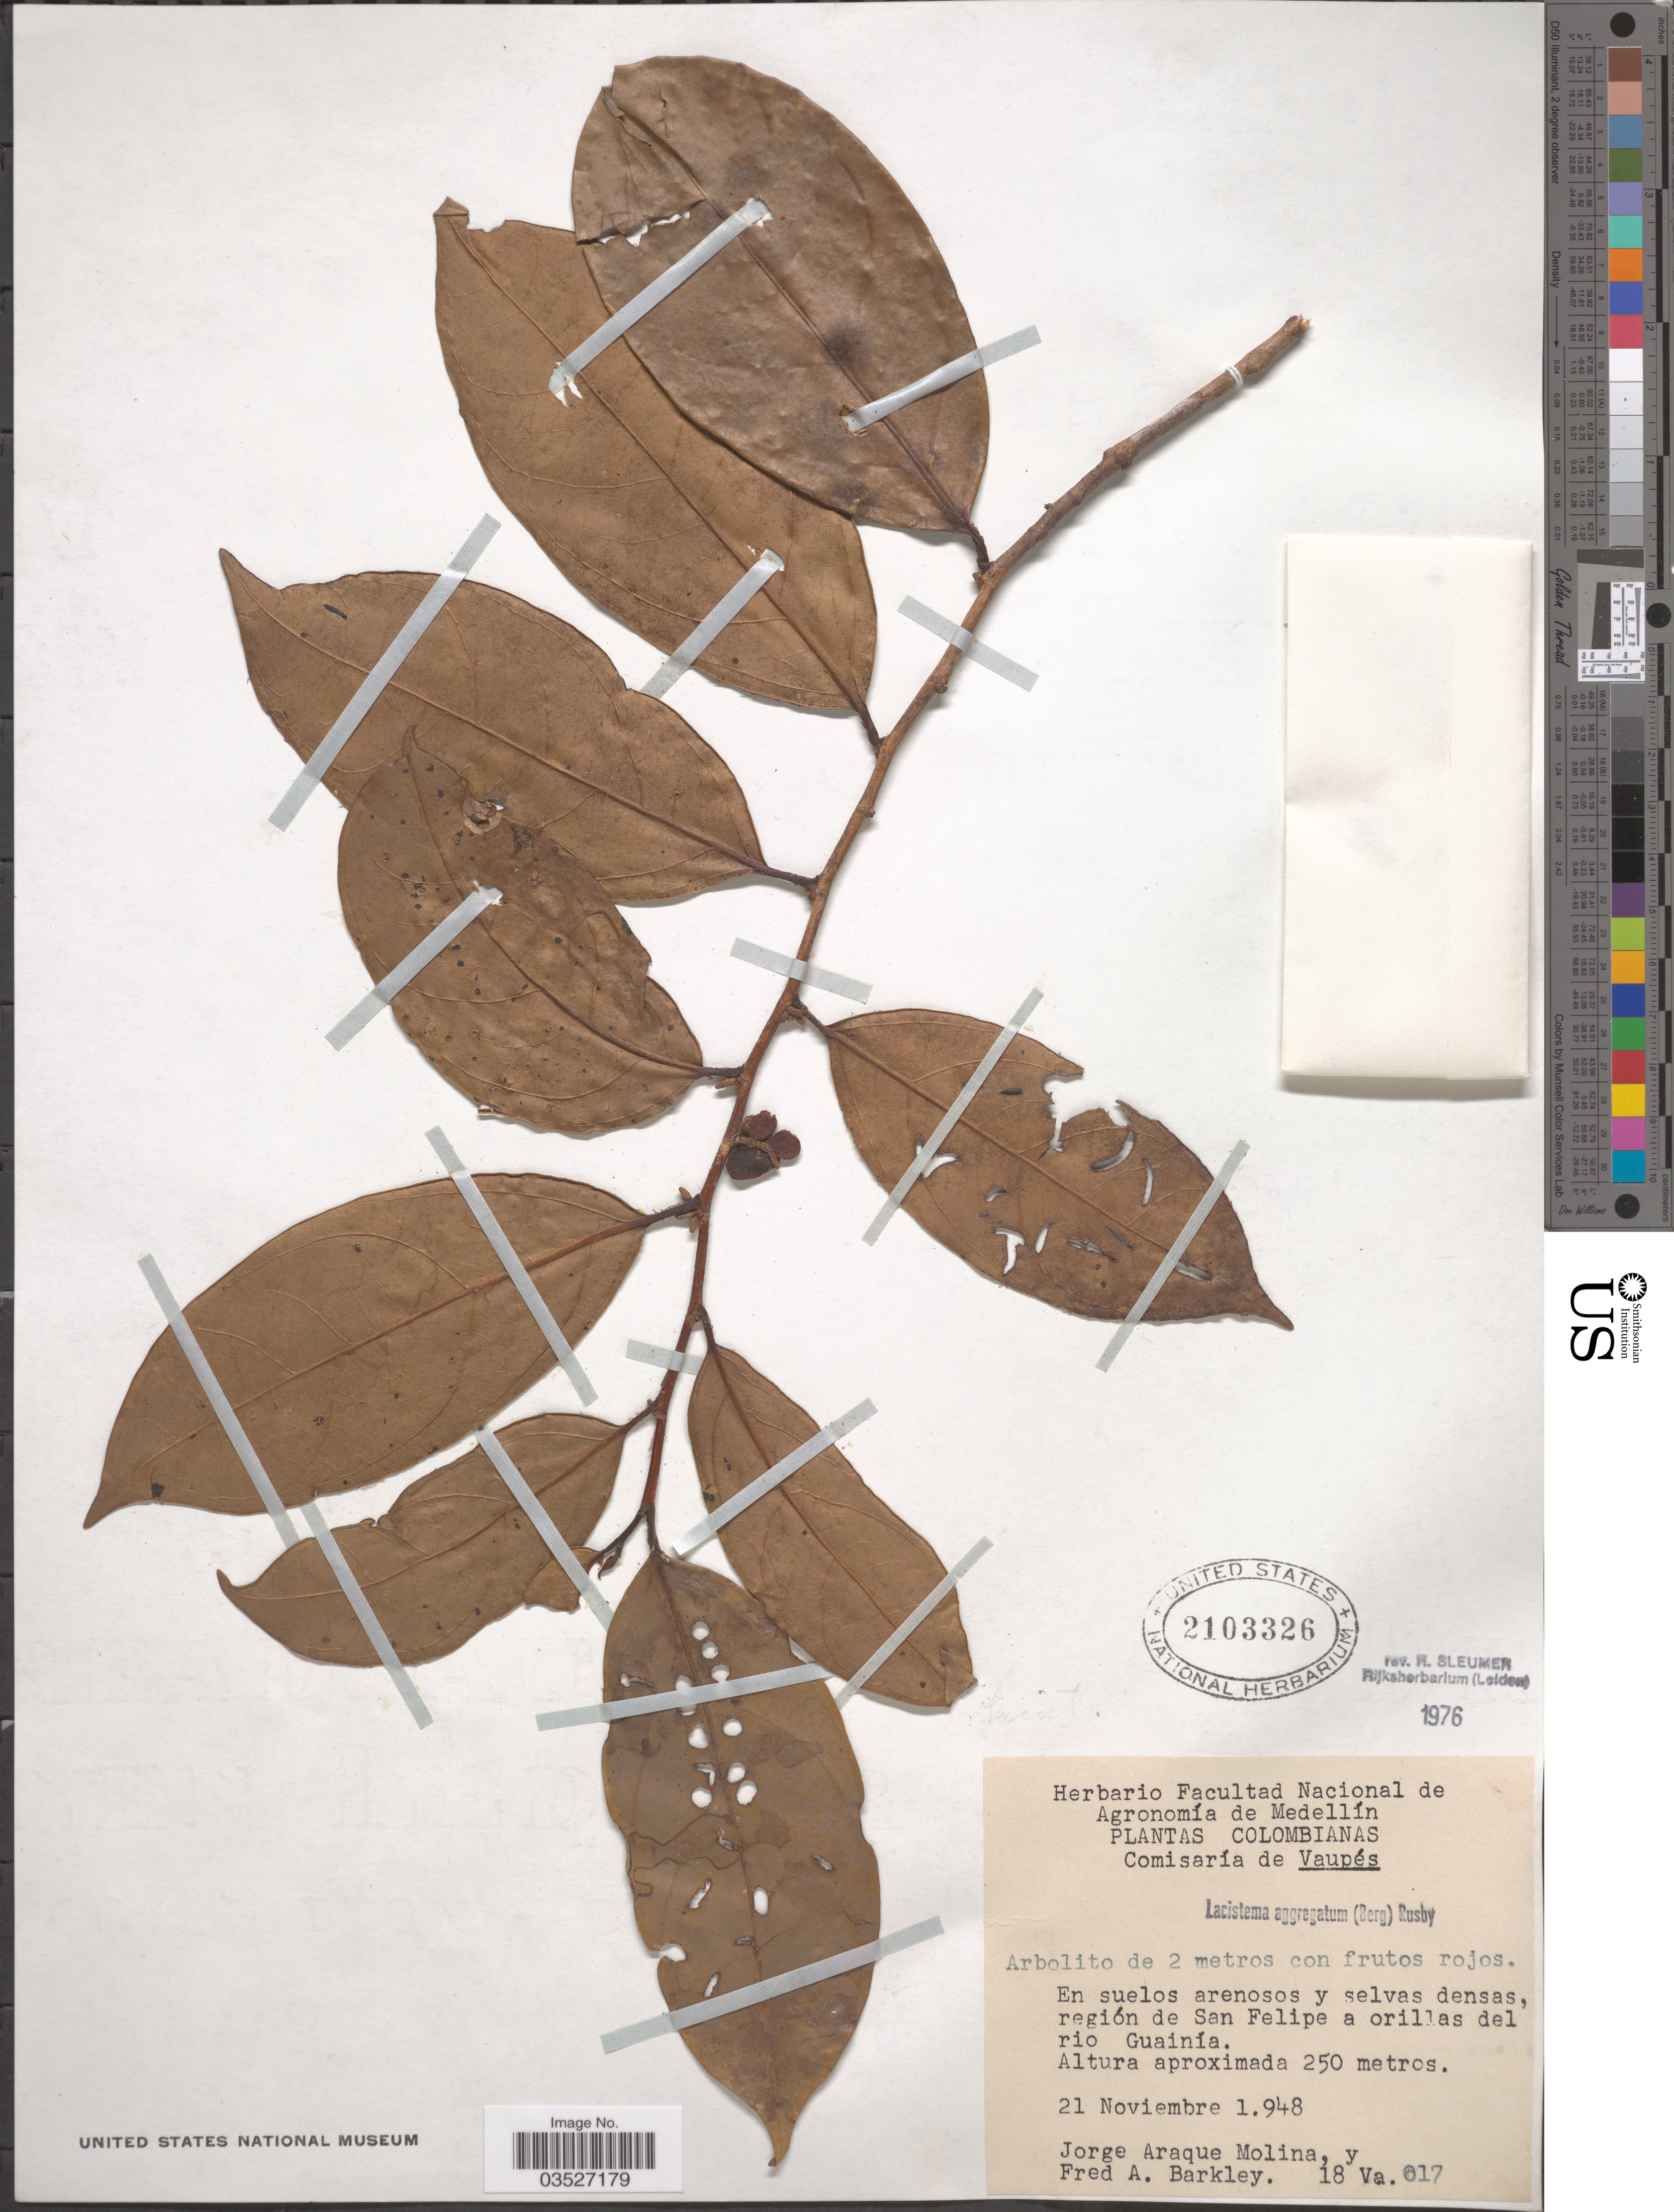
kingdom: Plantae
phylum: Tracheophyta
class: Magnoliopsida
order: Malpighiales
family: Lacistemataceae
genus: Lacistema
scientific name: Lacistema aggregatum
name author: (P.J. Bergius) Rusby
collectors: J. A. Molina & F. A. Barkley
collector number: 18 Va. 017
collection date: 1948-11-21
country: Colombia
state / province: Vaupés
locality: Comisaría de Vaupés. Región de San Felipe a orillas del rio Guainía.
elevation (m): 250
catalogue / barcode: US 2103326